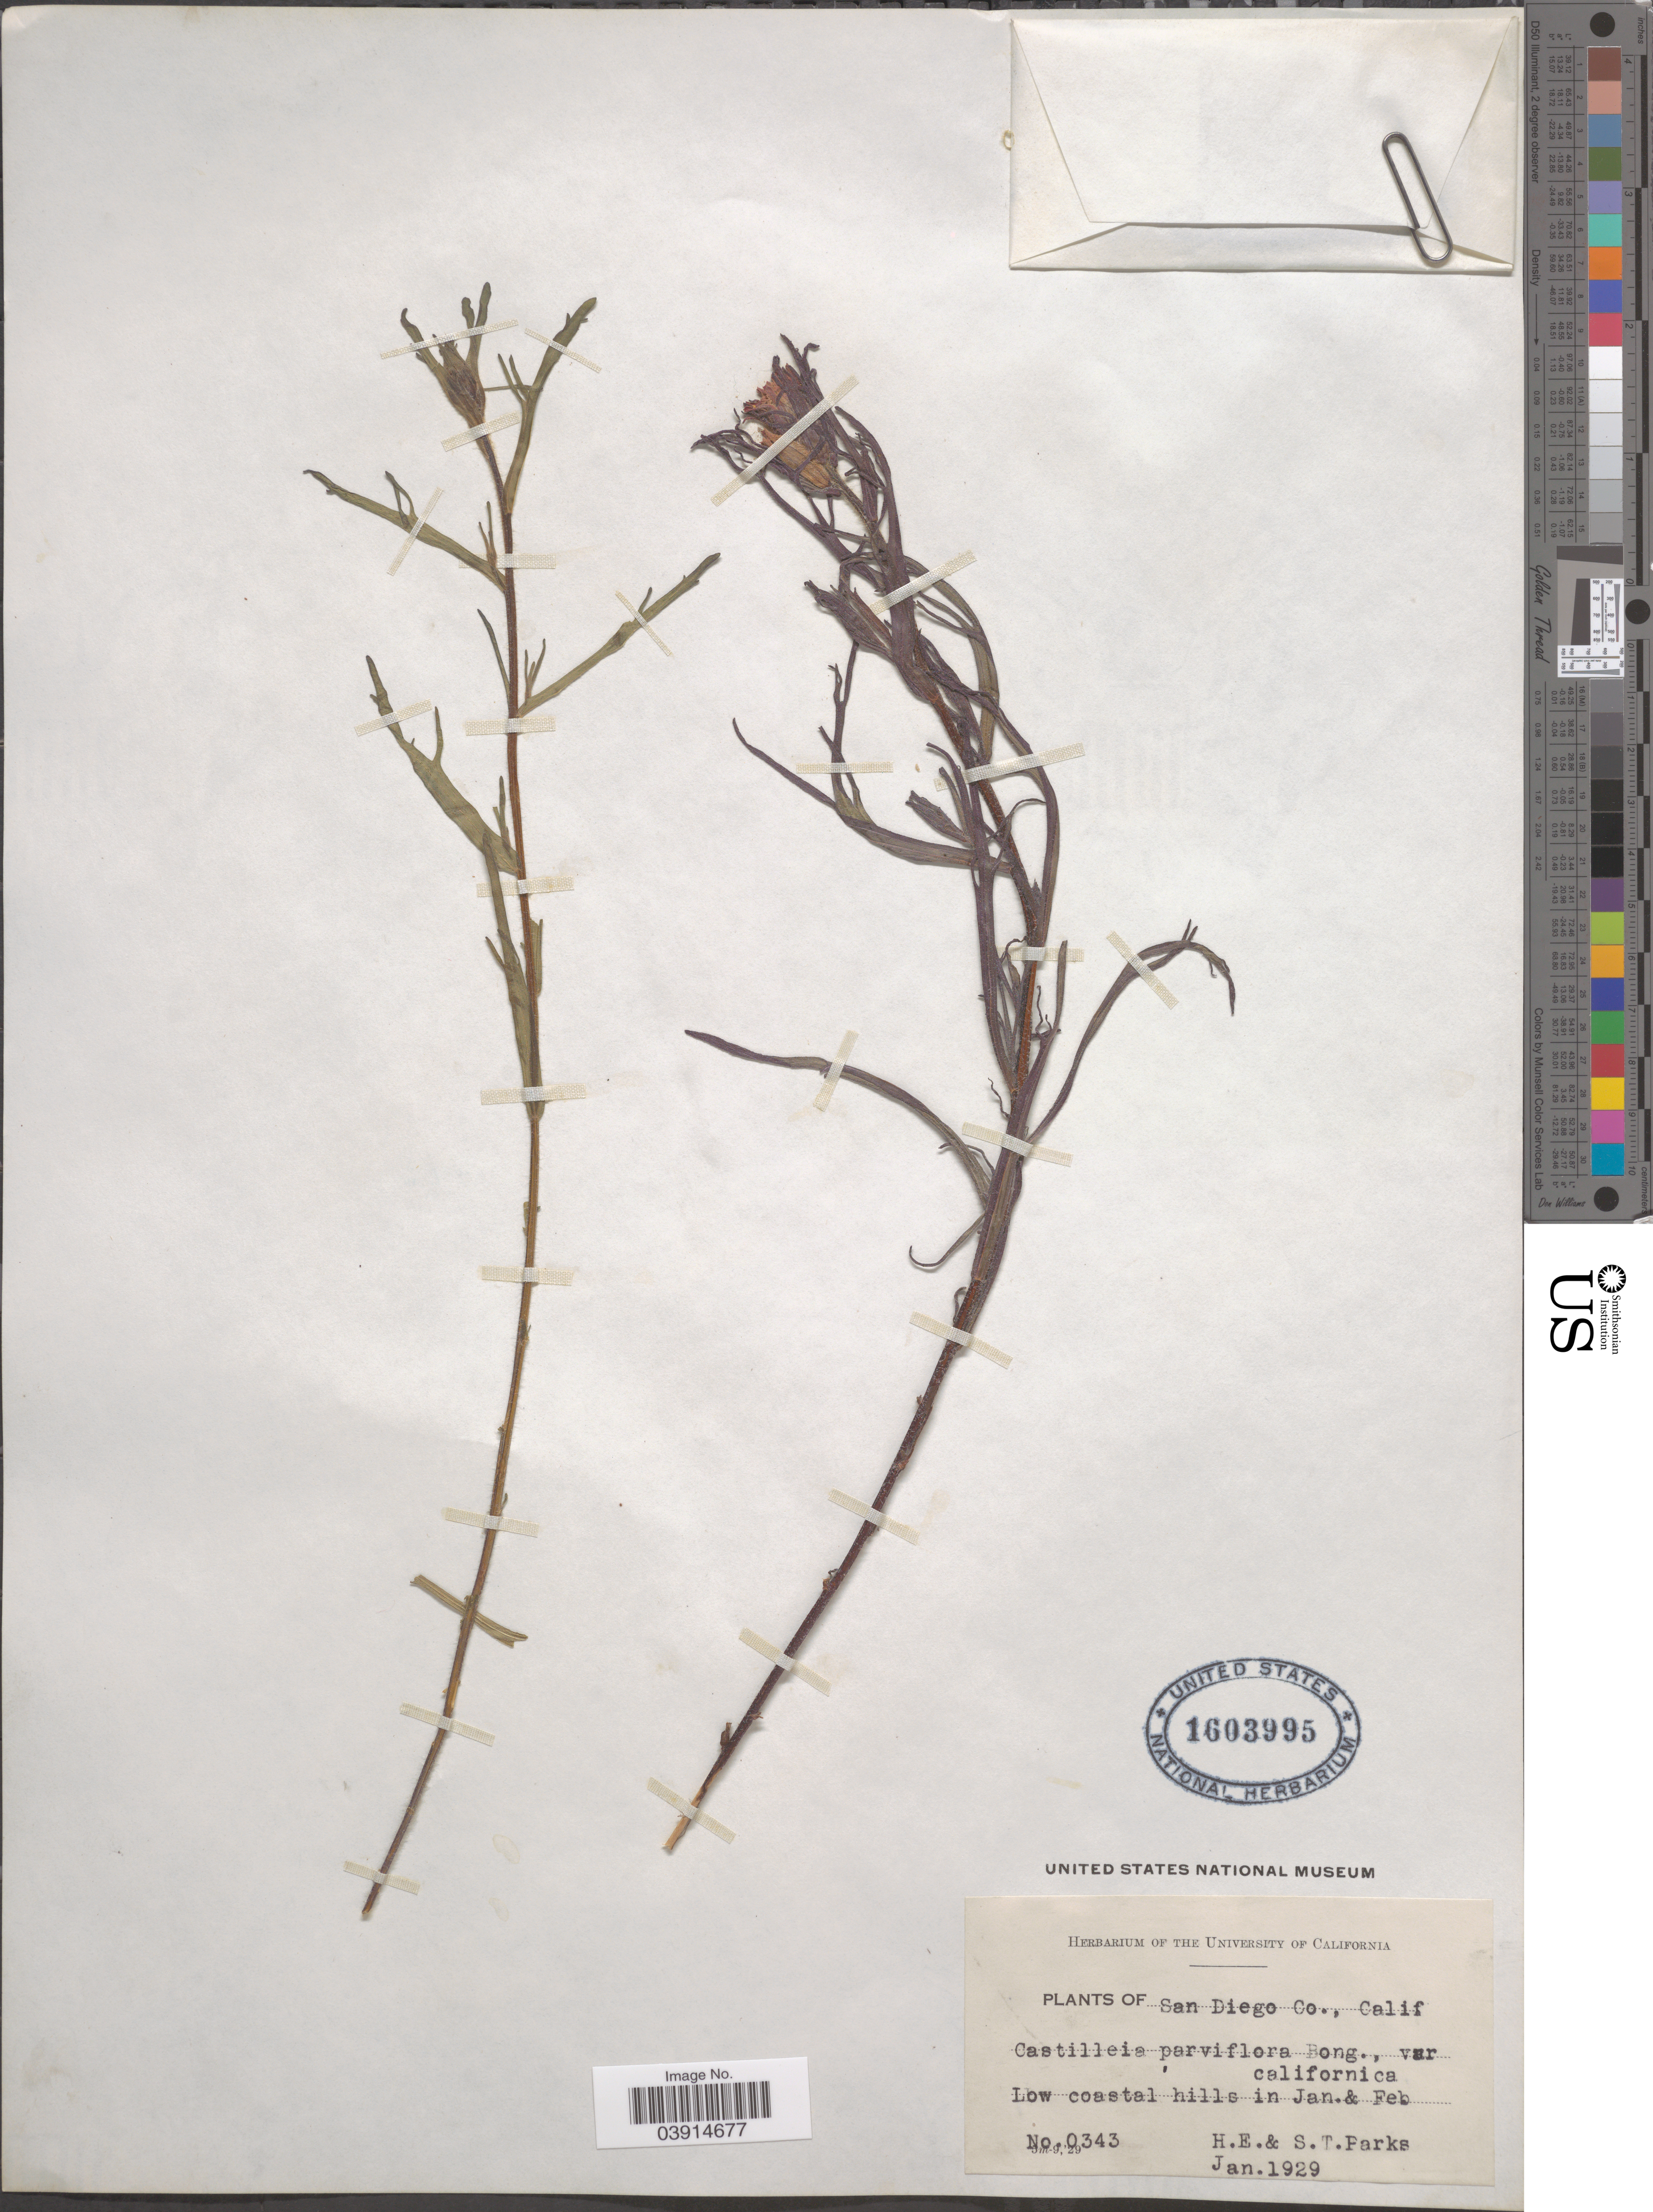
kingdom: Plantae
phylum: Tracheophyta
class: Magnoliopsida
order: Lamiales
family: Orobanchaceae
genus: Castilleja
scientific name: Castilleja sp.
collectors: H. E. Parks & S. Parks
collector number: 0343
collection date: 1929-01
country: United States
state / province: California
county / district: San Diego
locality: San Diego Co.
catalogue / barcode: US 1603995